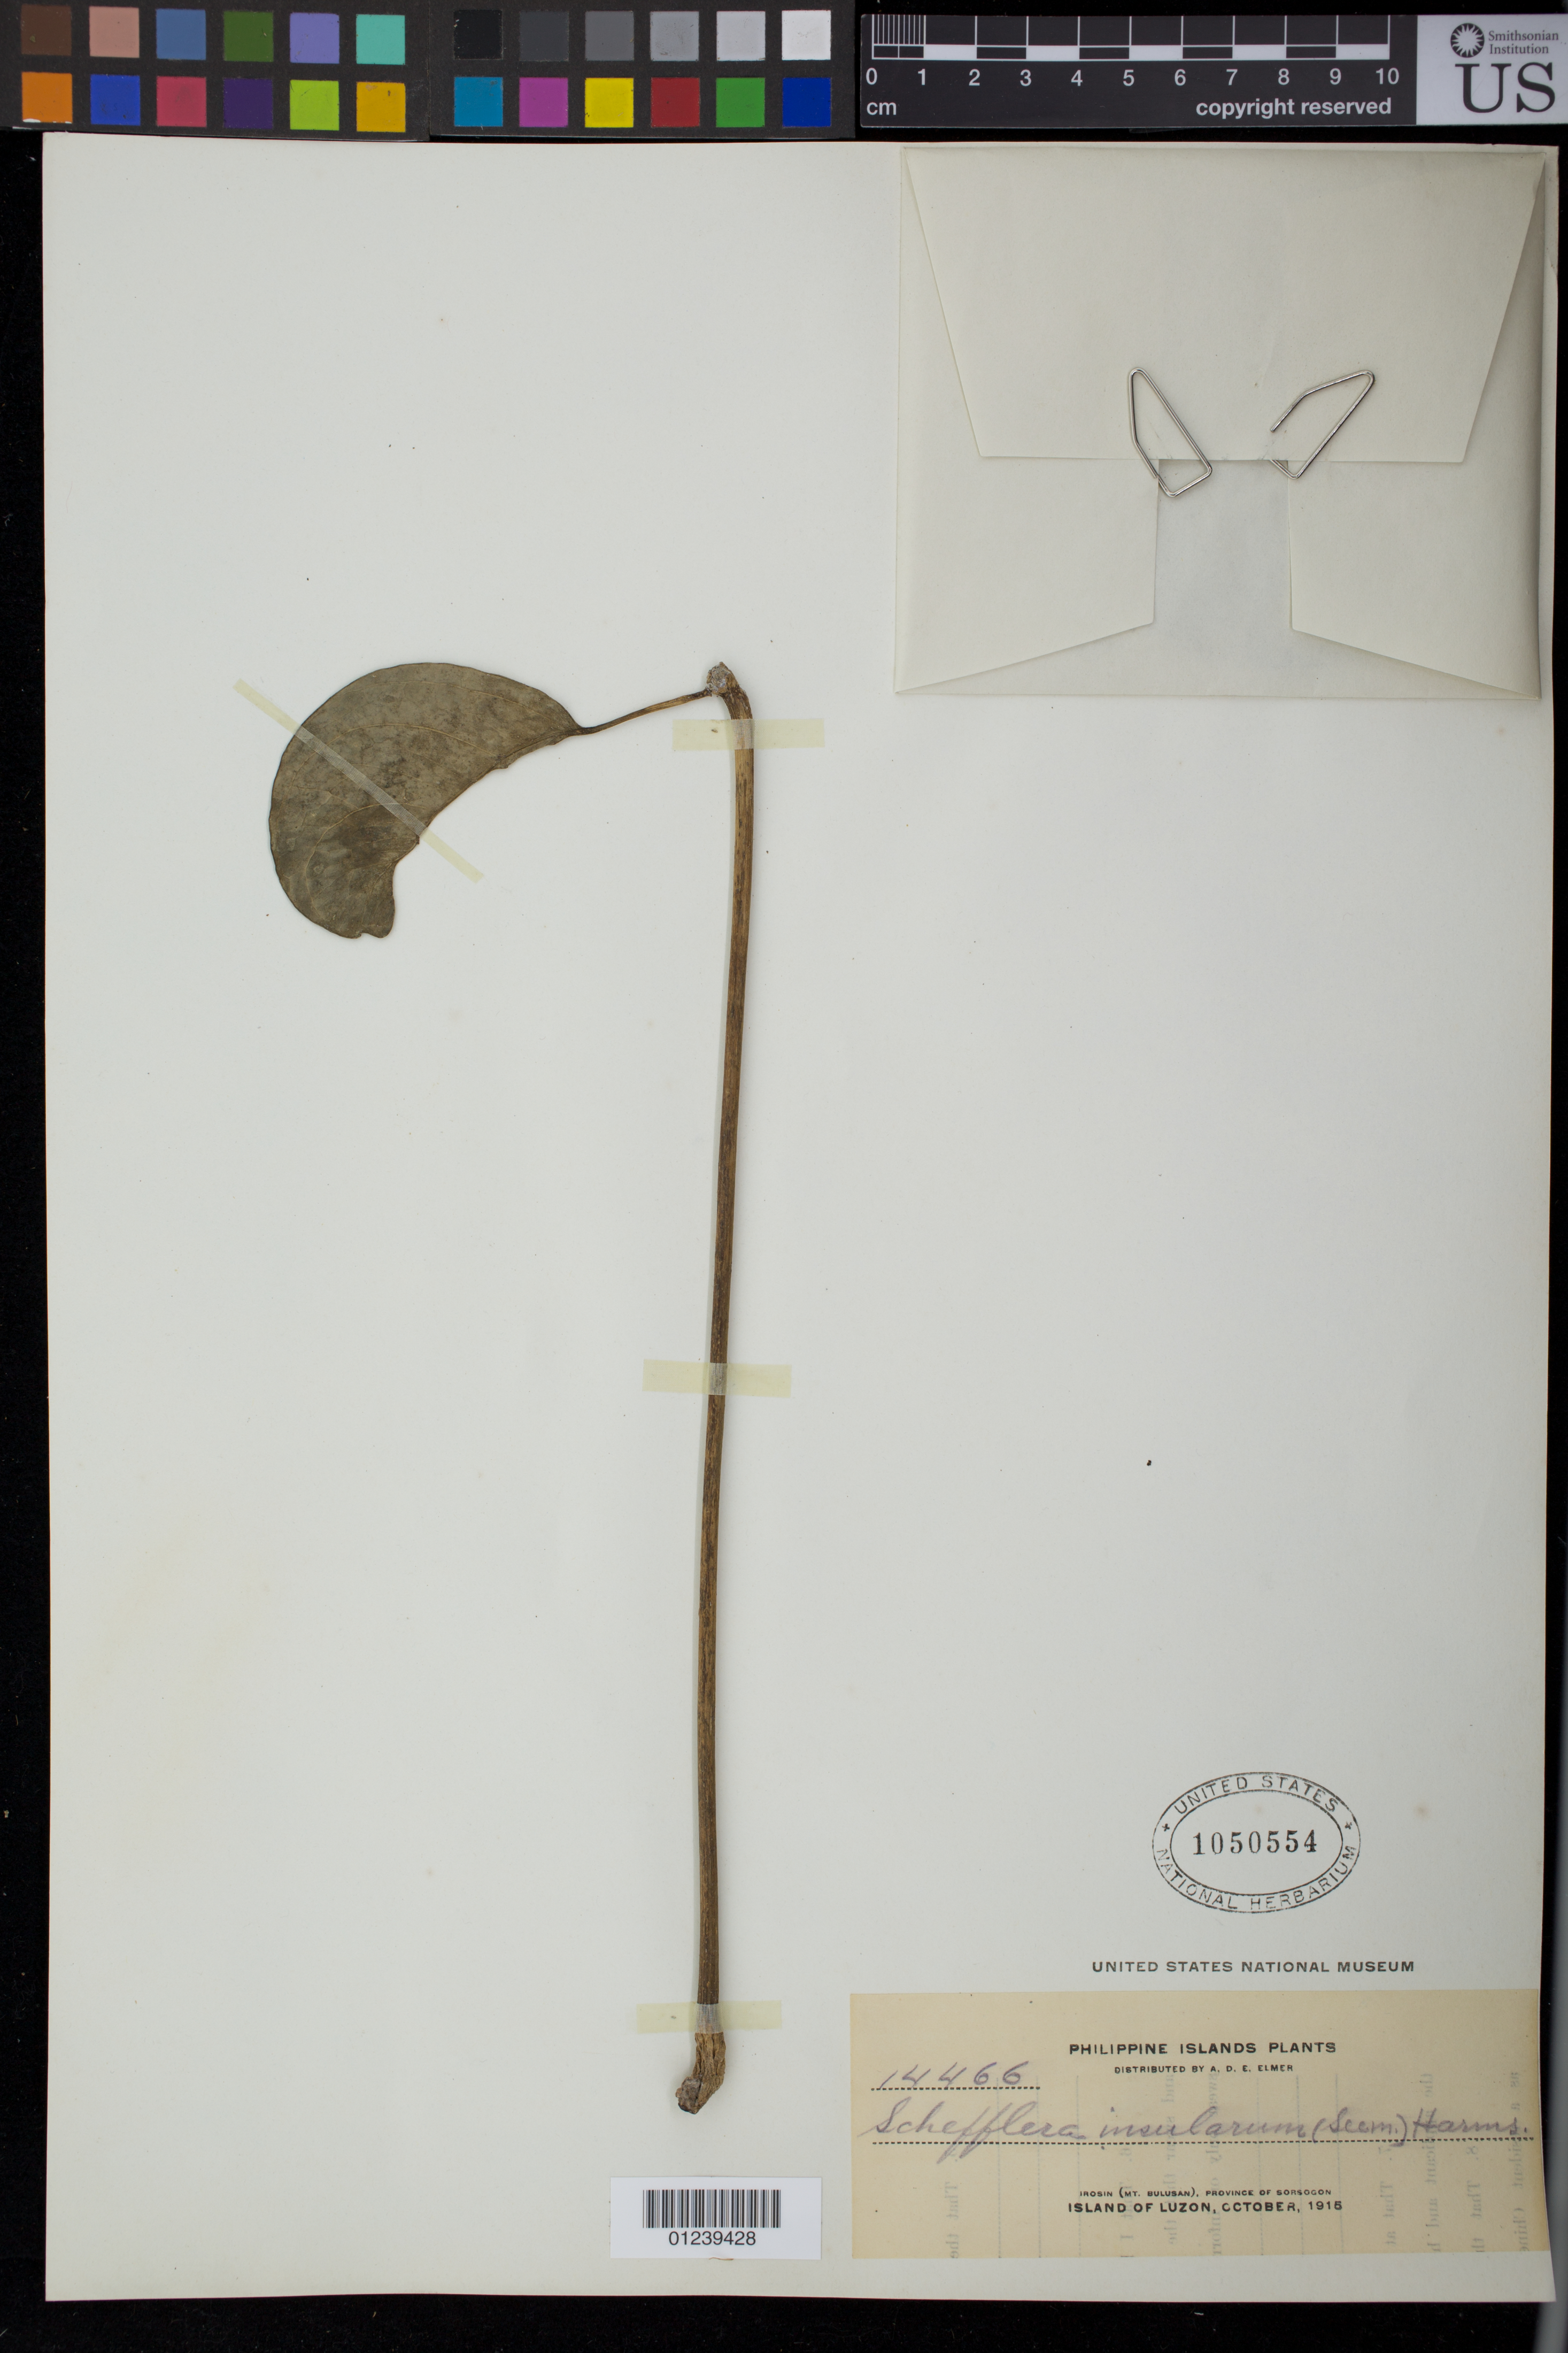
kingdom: Plantae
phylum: Tracheophyta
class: Magnoliopsida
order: Apiales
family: Araliaceae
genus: Schefflera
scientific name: Schefflera insularum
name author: (Seem.) Harms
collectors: A. D. E. Elmer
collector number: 14466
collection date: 1915-10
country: Philippines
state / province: Bicol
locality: Irosin (Mt. Bulusan), Province of Sorsogon, Island of Luzon.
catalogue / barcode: US 1050554